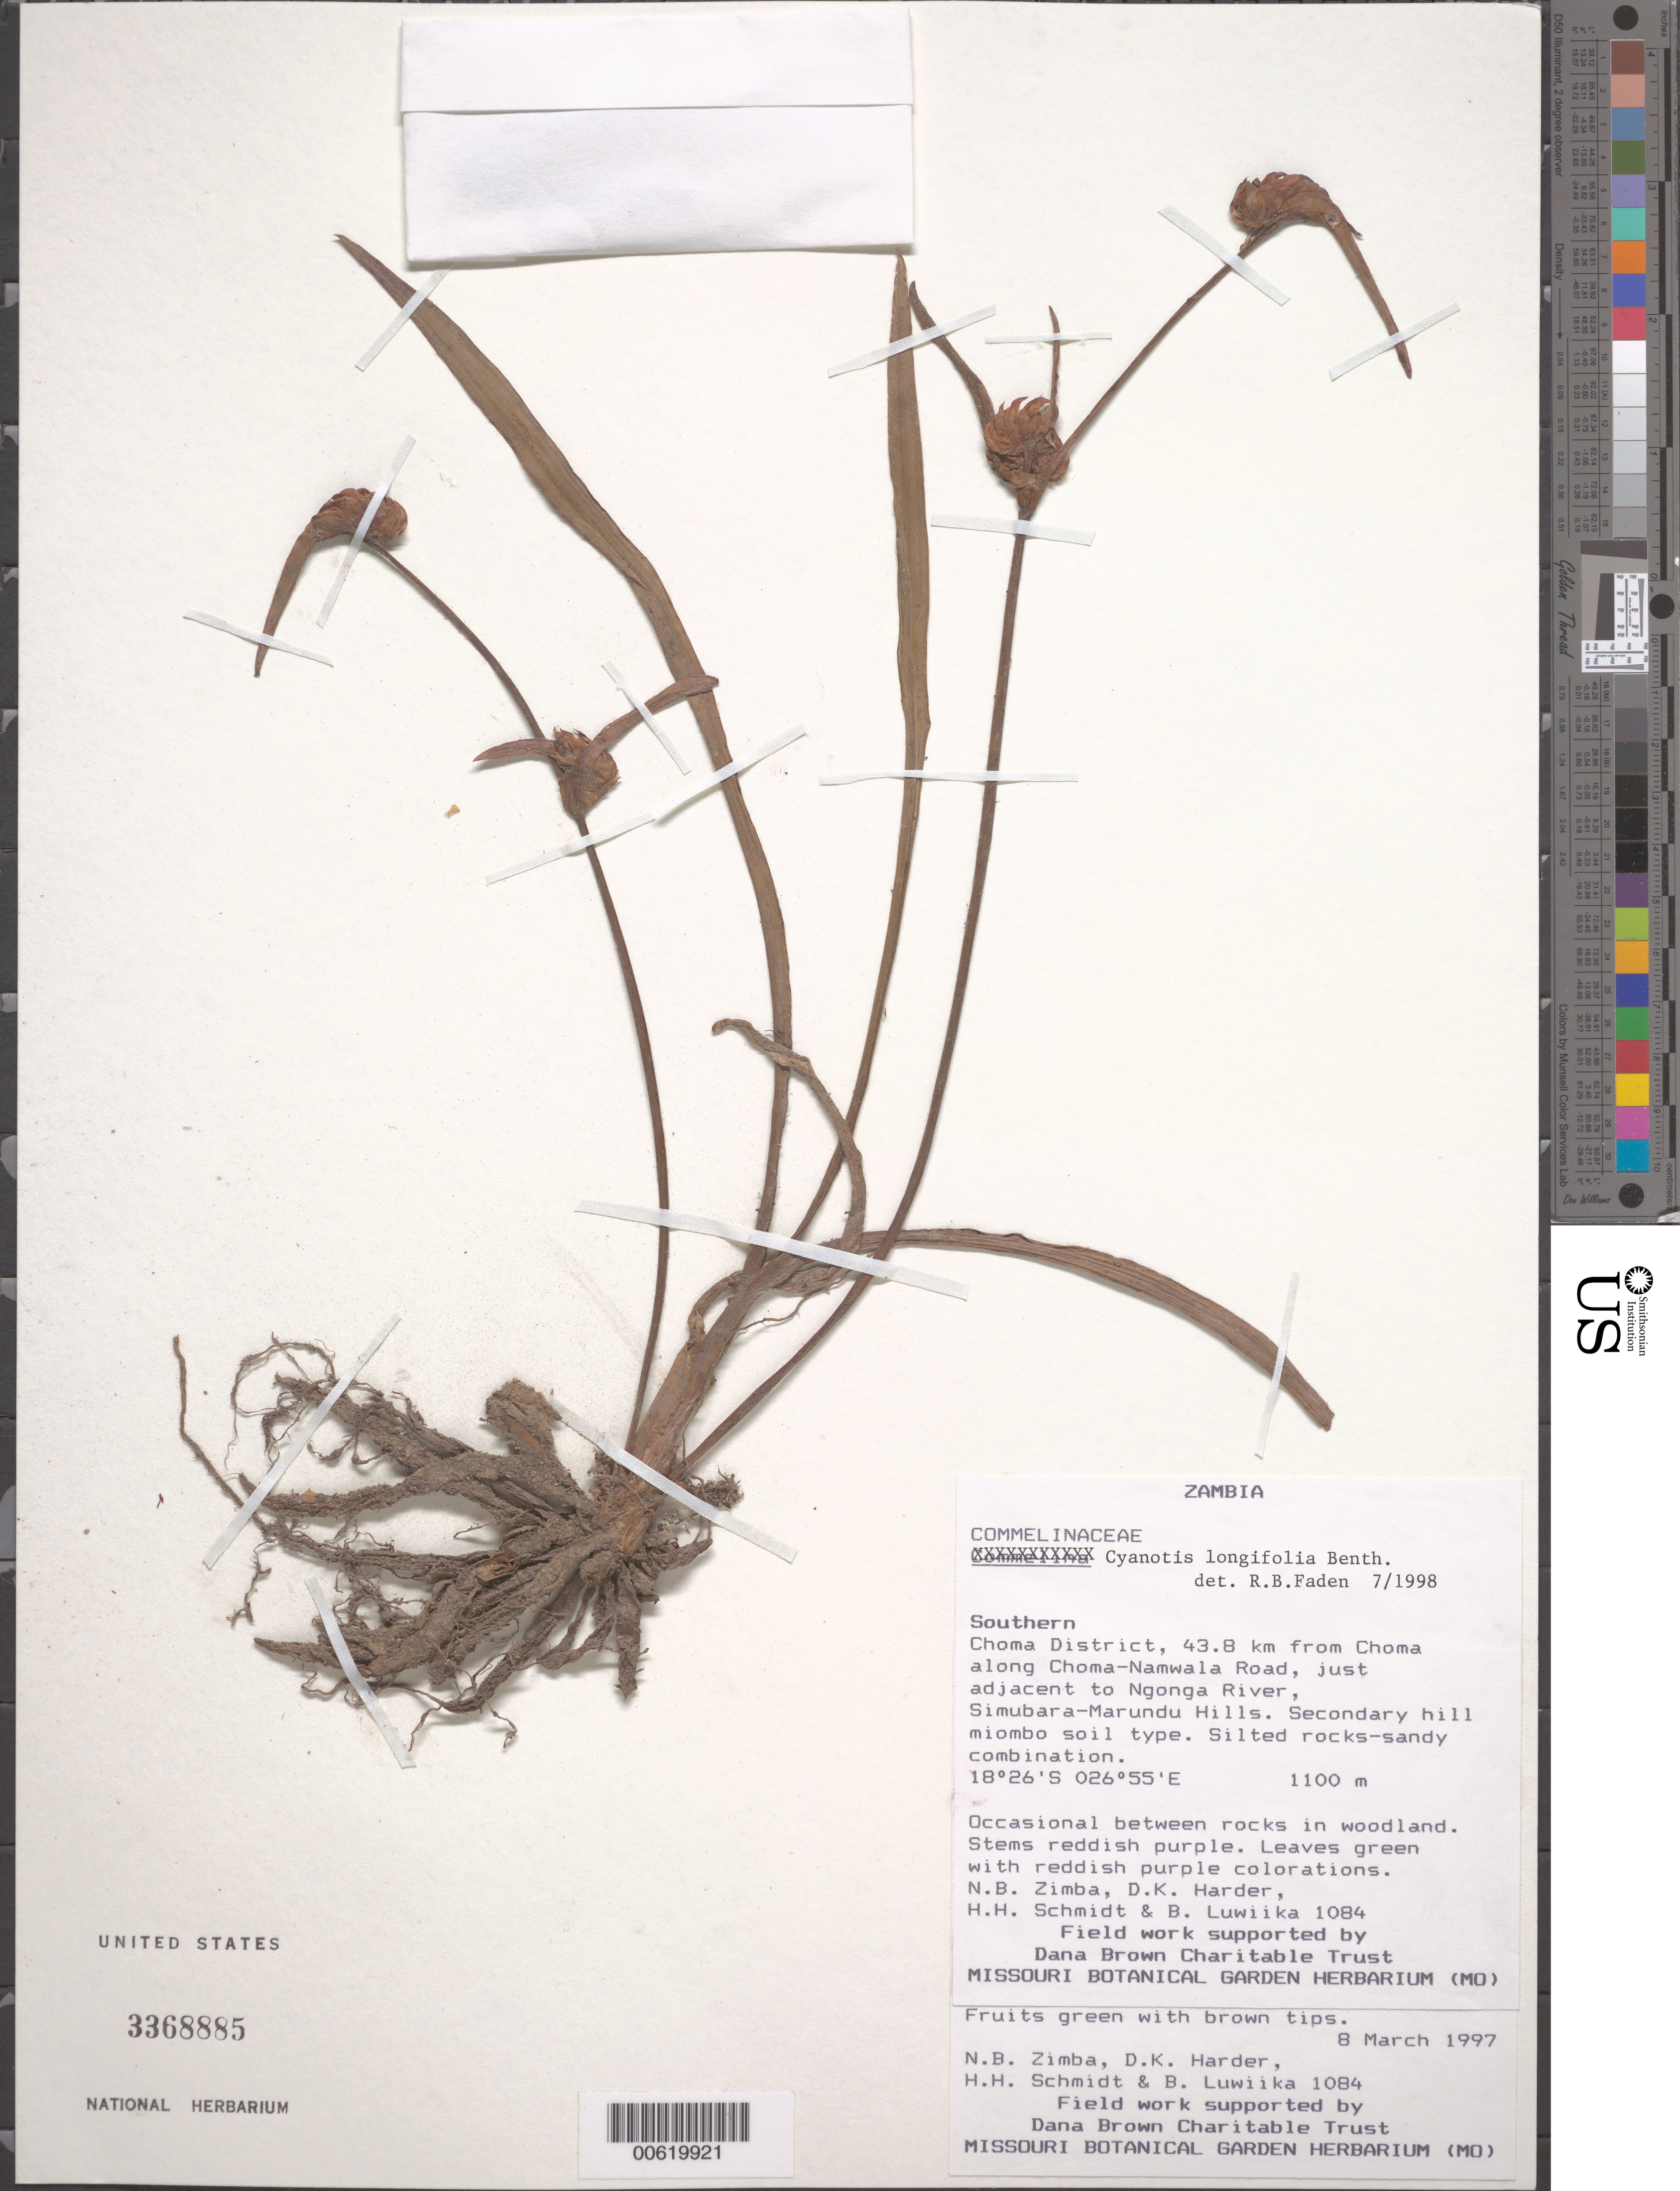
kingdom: Plantae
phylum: Tracheophyta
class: Liliopsida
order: Commelinales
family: Commelinaceae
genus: Cyanotis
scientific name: Cyanotis longifolia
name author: Benth.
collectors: N. B. Zimba, D. Harder, H. H. Schmidt & B. Luwiika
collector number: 1084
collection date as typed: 08 Mar 1997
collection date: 1997-03-08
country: Zambia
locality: Choma dist., along choma-namwala road, just adjacent to ngonga river.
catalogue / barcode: US 3368885